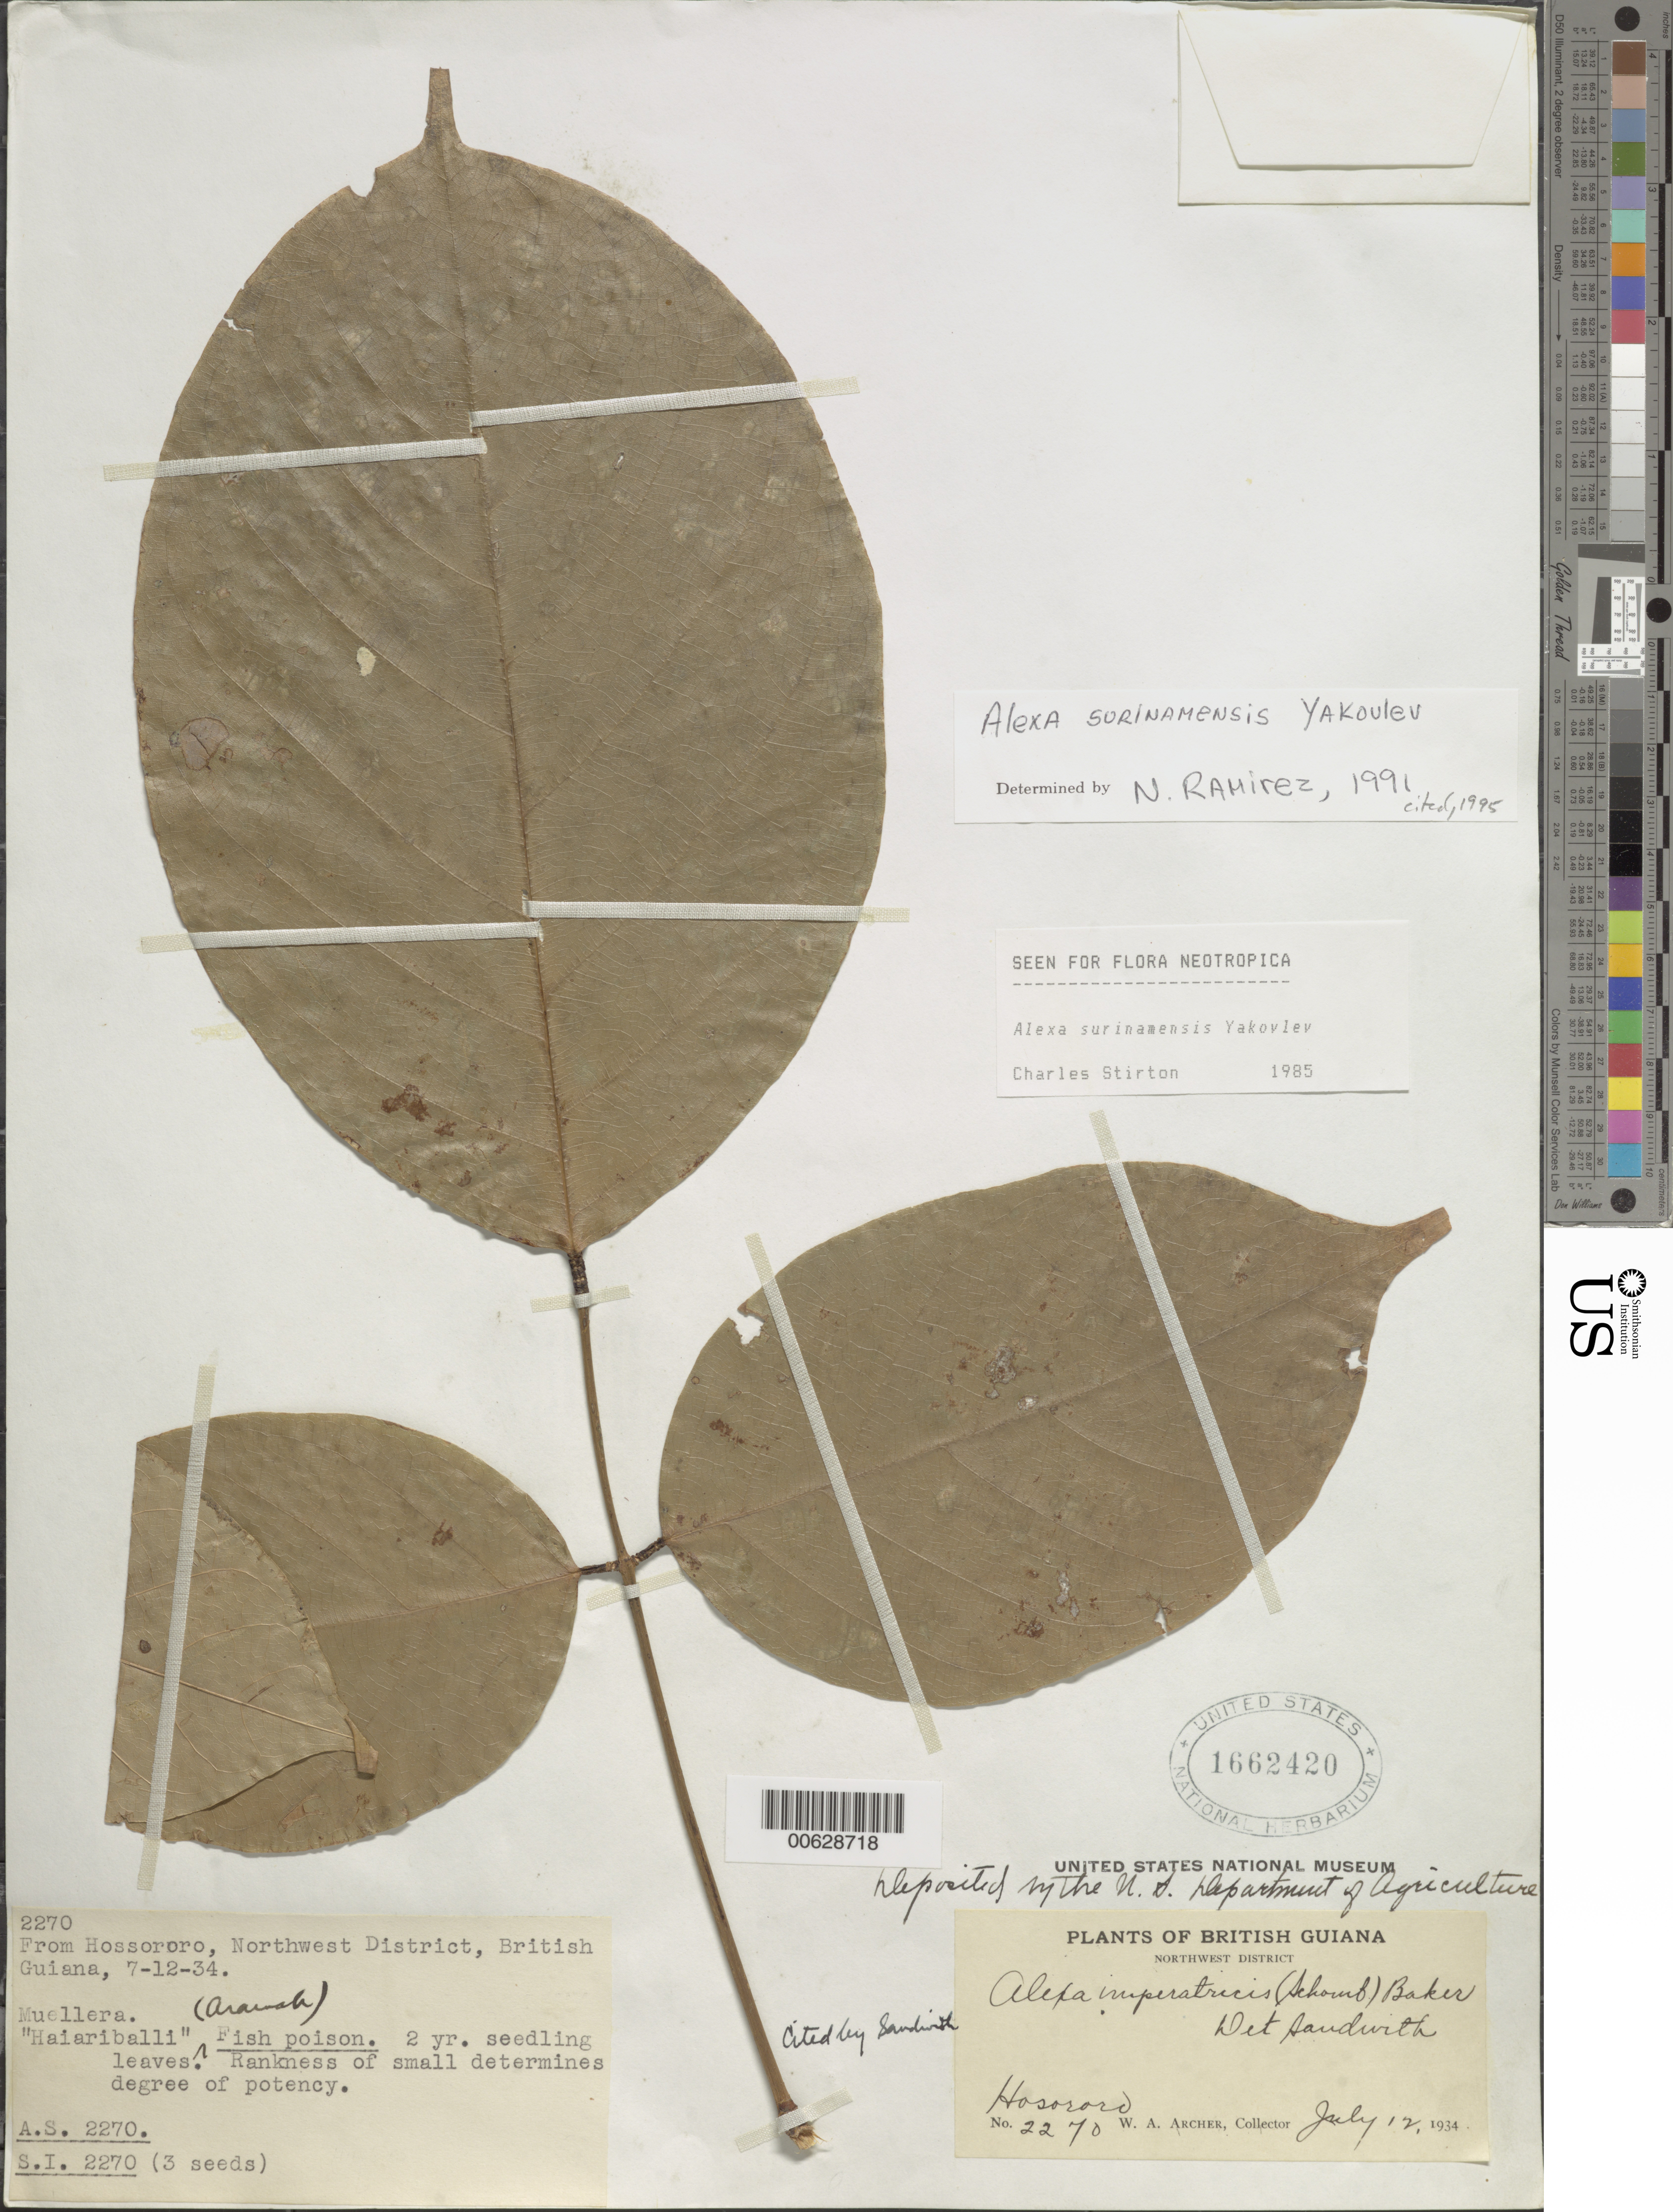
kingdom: Plantae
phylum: Tracheophyta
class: Magnoliopsida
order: Fabales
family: Fabaceae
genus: Alexa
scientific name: Alexa surinamensis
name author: Yakovlev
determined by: Ramírez, N.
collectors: W. A. Archer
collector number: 2270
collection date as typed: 12-Jul-34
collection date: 1934-07-12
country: Guyana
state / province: Barima-Waini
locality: Hosororo, NW Dist.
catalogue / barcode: US 1662420